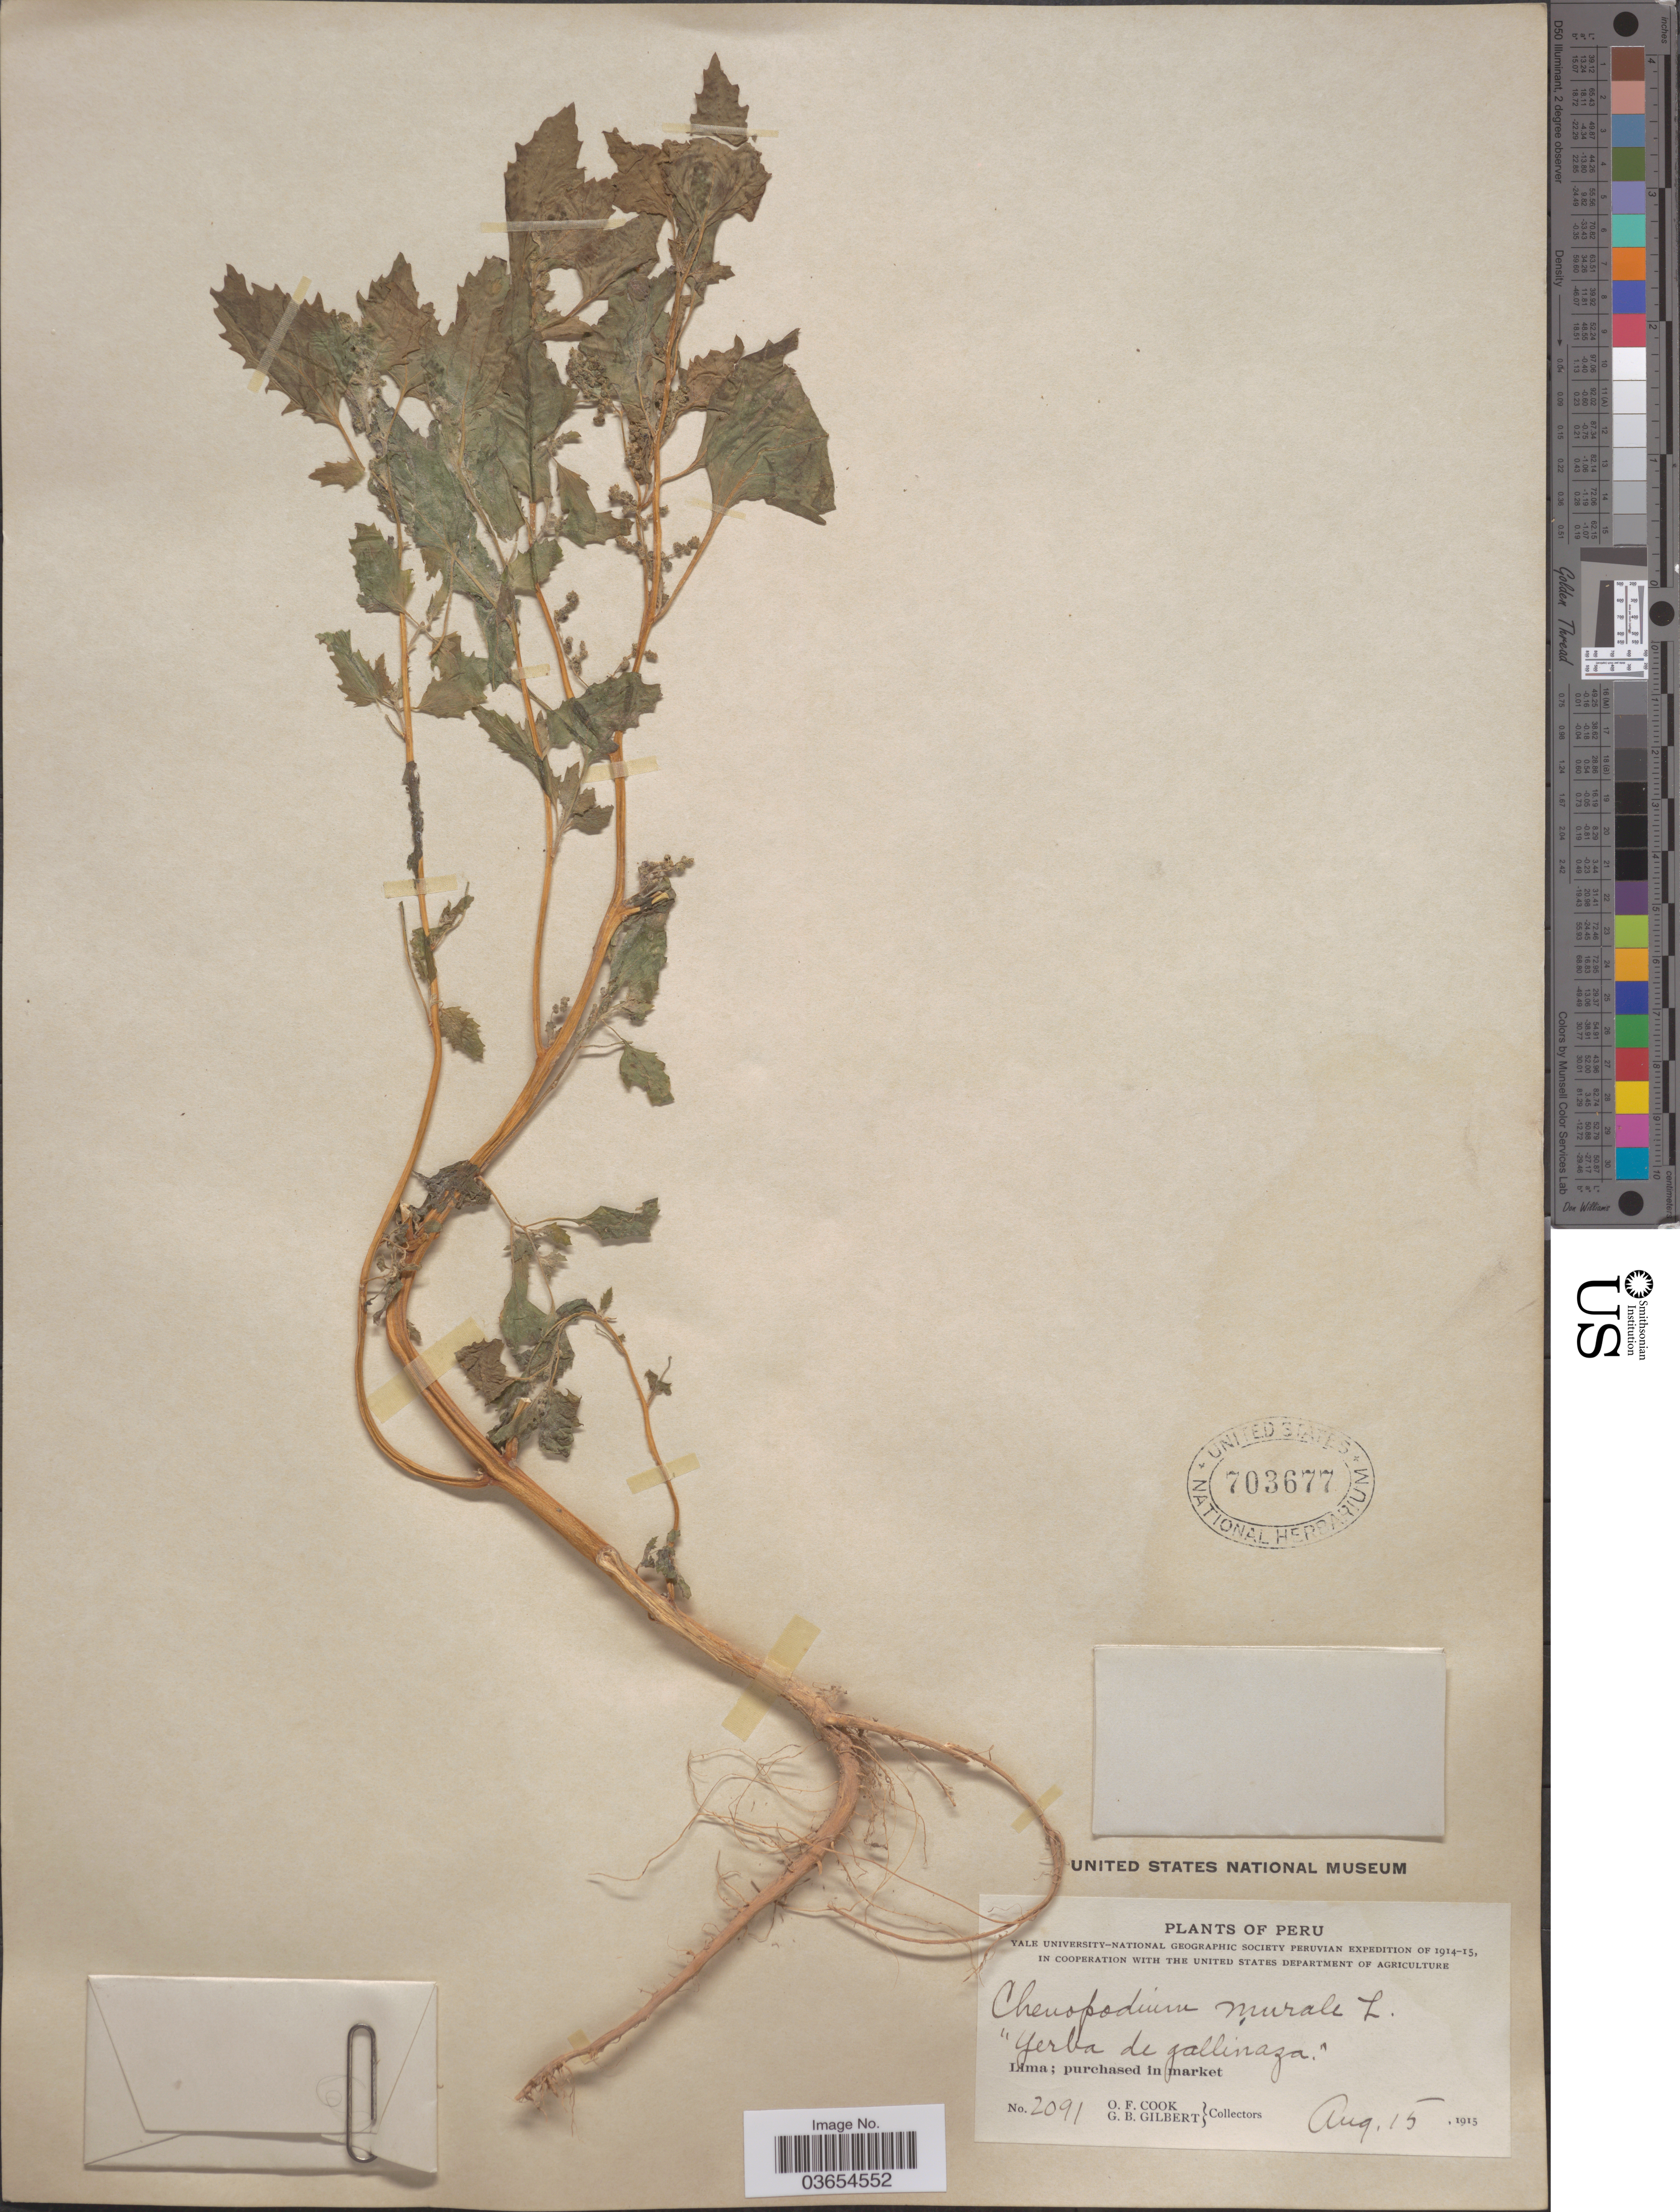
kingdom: Plantae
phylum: Tracheophyta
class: Magnoliopsida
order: Caryophyllales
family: Amaranthaceae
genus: Chenopodium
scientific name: Chenopodium murale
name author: L.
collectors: O. F. Cook & G. B. Gilbert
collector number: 2091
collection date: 1915-08-15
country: Peru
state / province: Lima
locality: Yerba de gallinaza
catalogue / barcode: US 703677